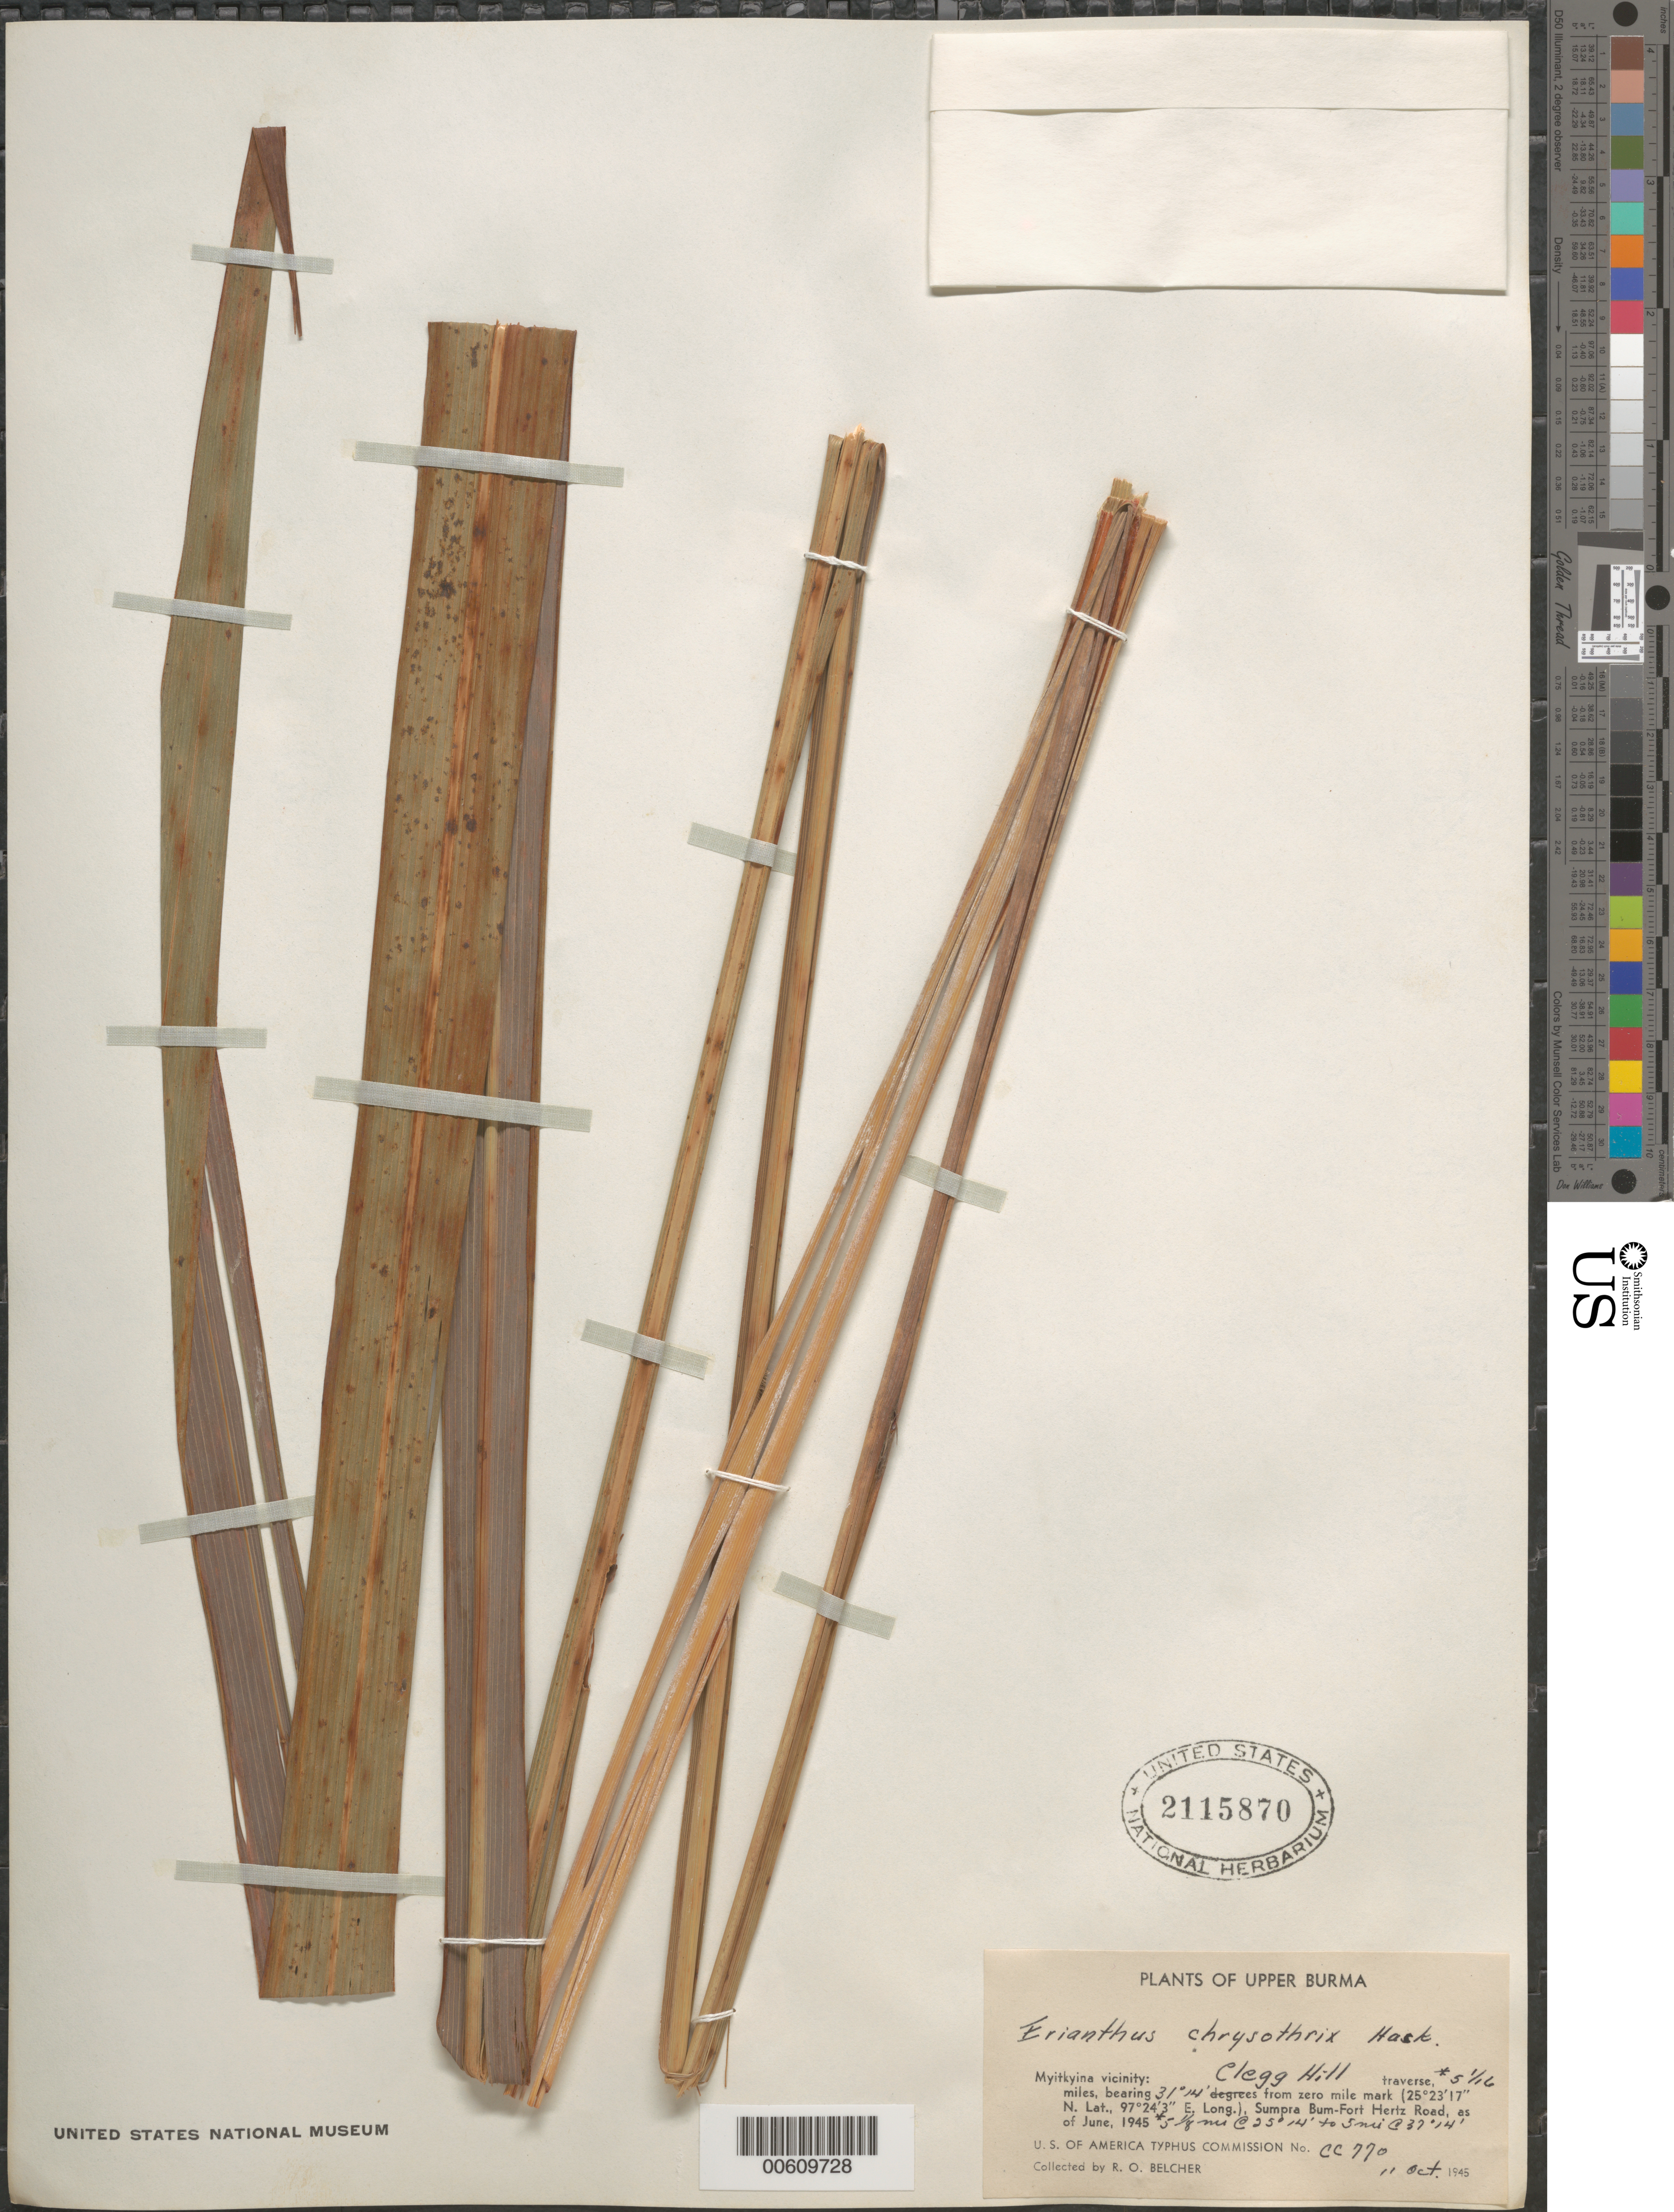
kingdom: Plantae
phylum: Tracheophyta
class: Liliopsida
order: Poales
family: Poaceae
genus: Narenga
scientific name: Narenga fallax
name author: (Balansa) Bor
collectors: R. Belcher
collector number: CC 770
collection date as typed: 11 Oct 1945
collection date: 1945-10-11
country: Myanmar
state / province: Kachin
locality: Myitkyina, Clegg Hill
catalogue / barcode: US 2115870